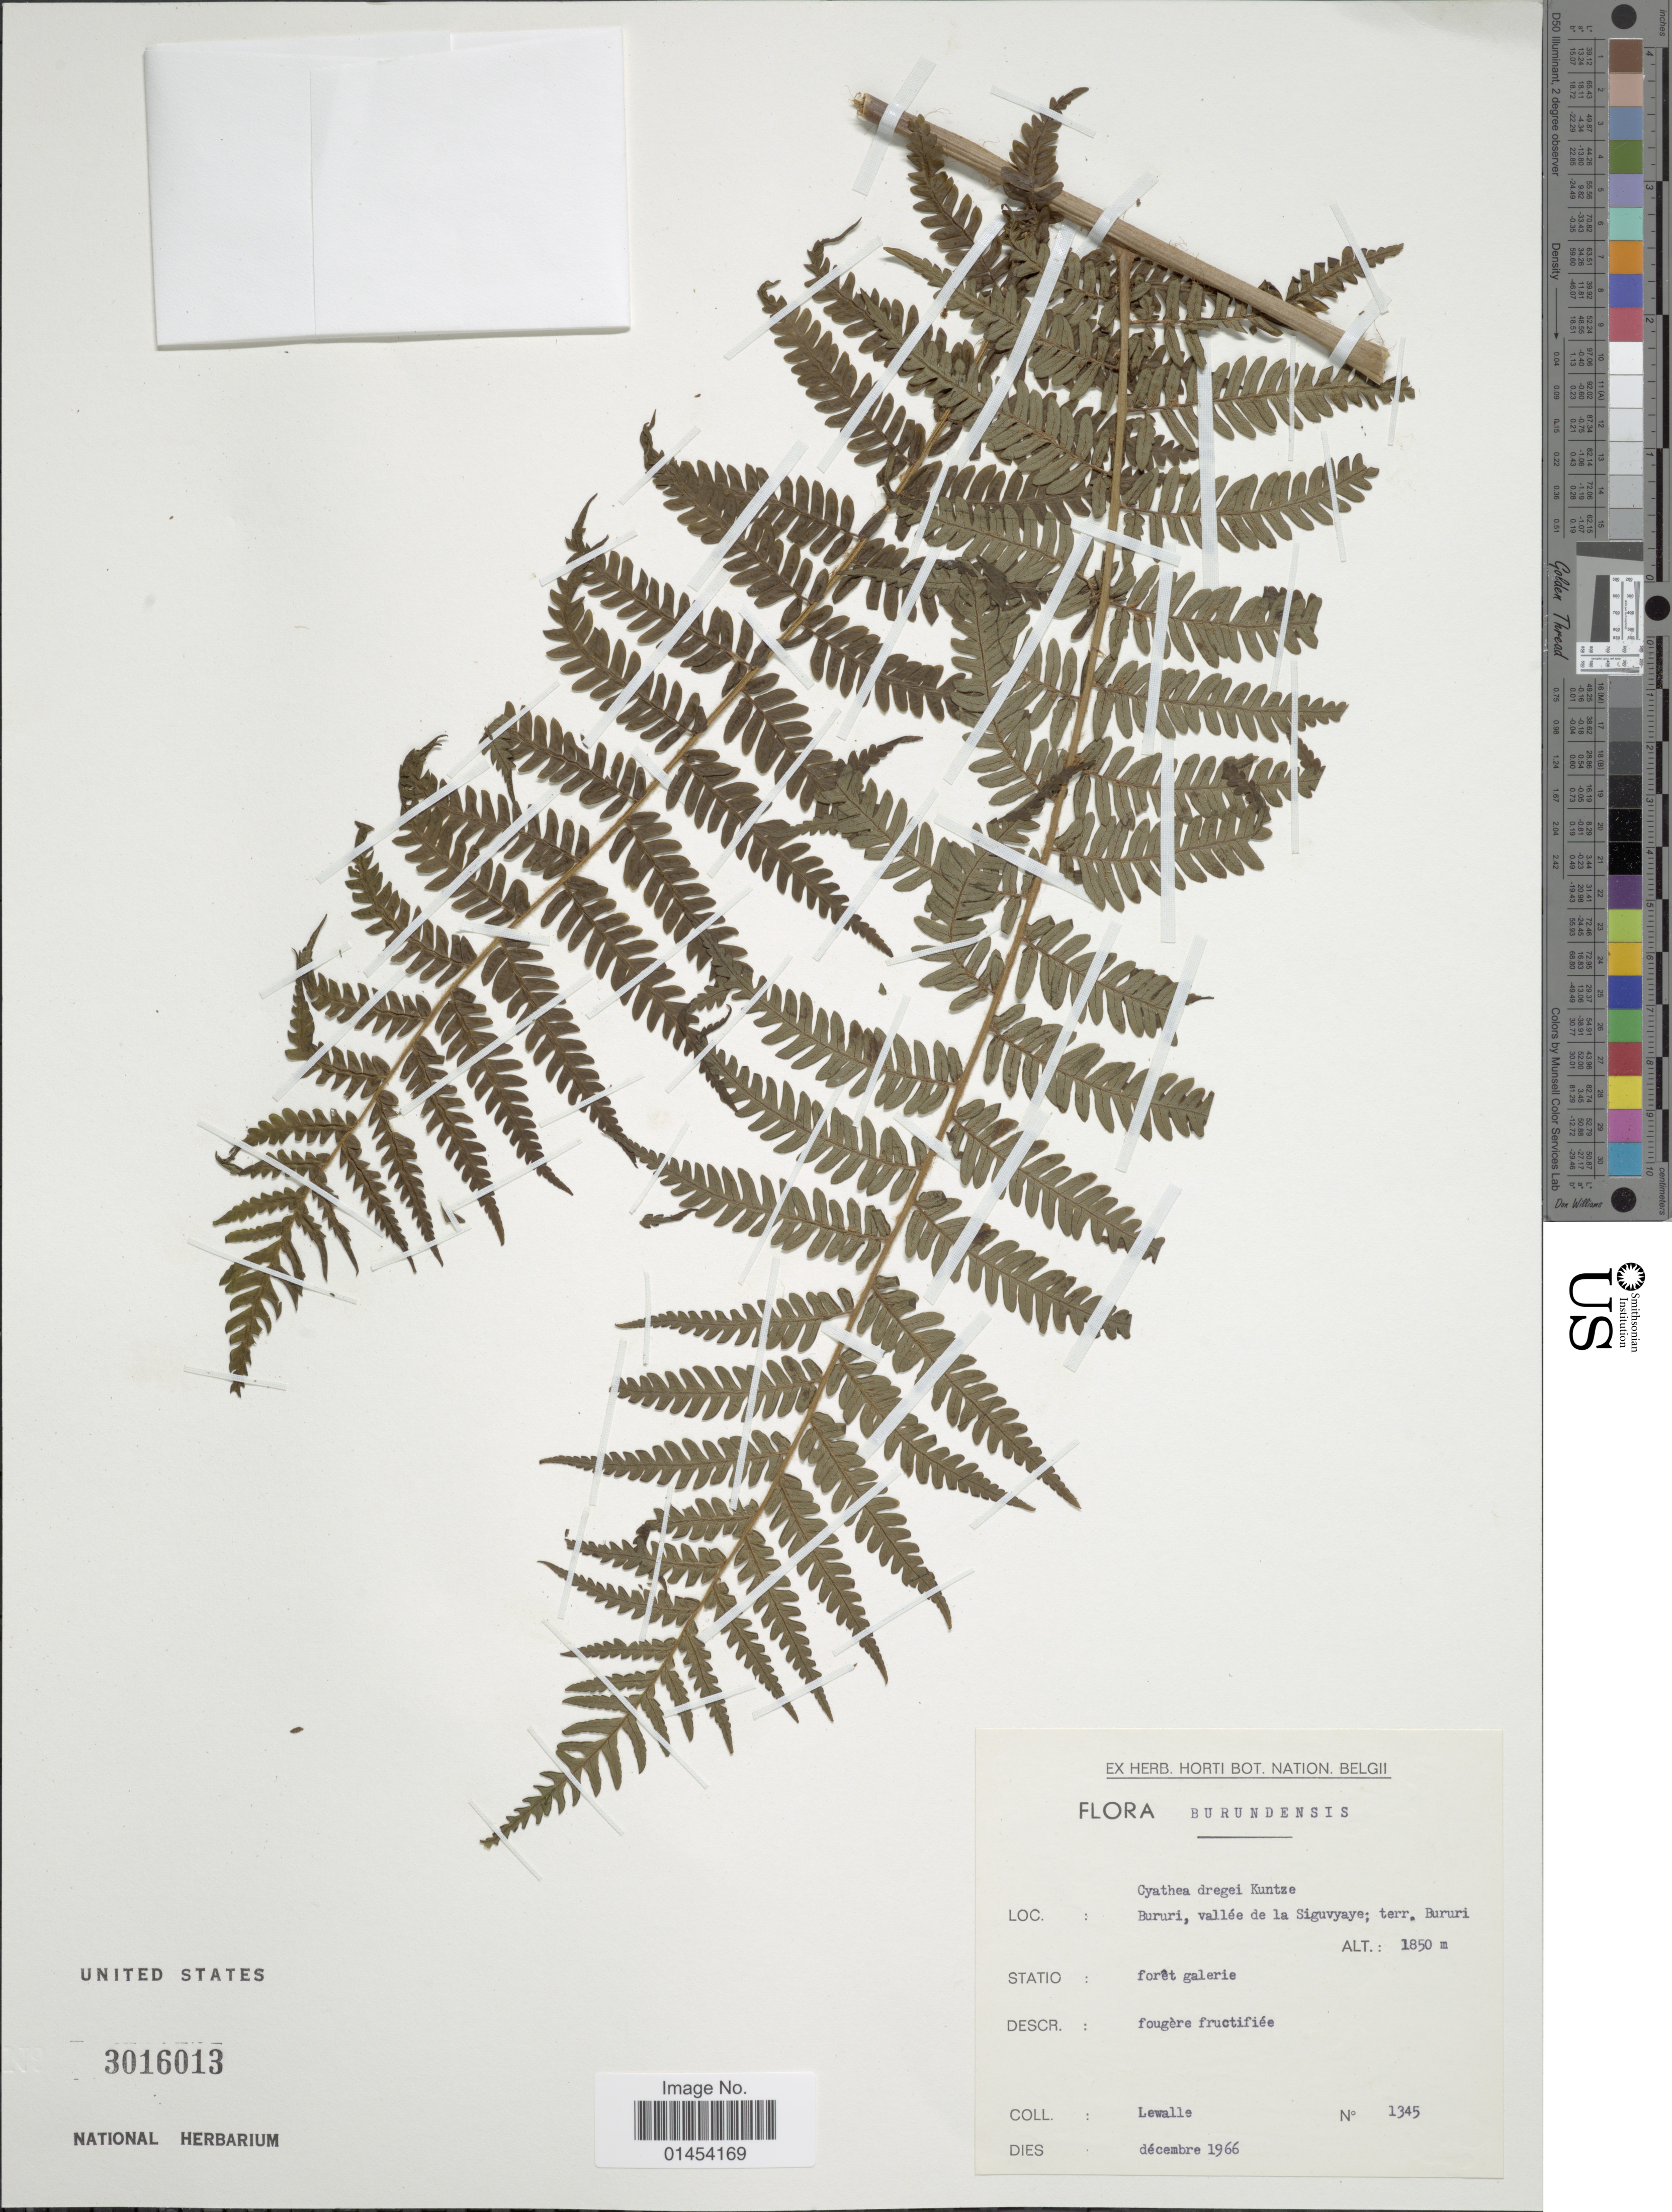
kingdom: Plantae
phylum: Tracheophyta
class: Polypodiopsida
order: Cyatheales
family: Cyatheaceae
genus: Cyathea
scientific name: Cyathea dregei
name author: Kunze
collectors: Lewalle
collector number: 1345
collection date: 1966-12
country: Burundi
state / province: Bururi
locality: Burundensis. Vallée de la Siguvyaye; terr. Bururi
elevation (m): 1850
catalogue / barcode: US 3016013